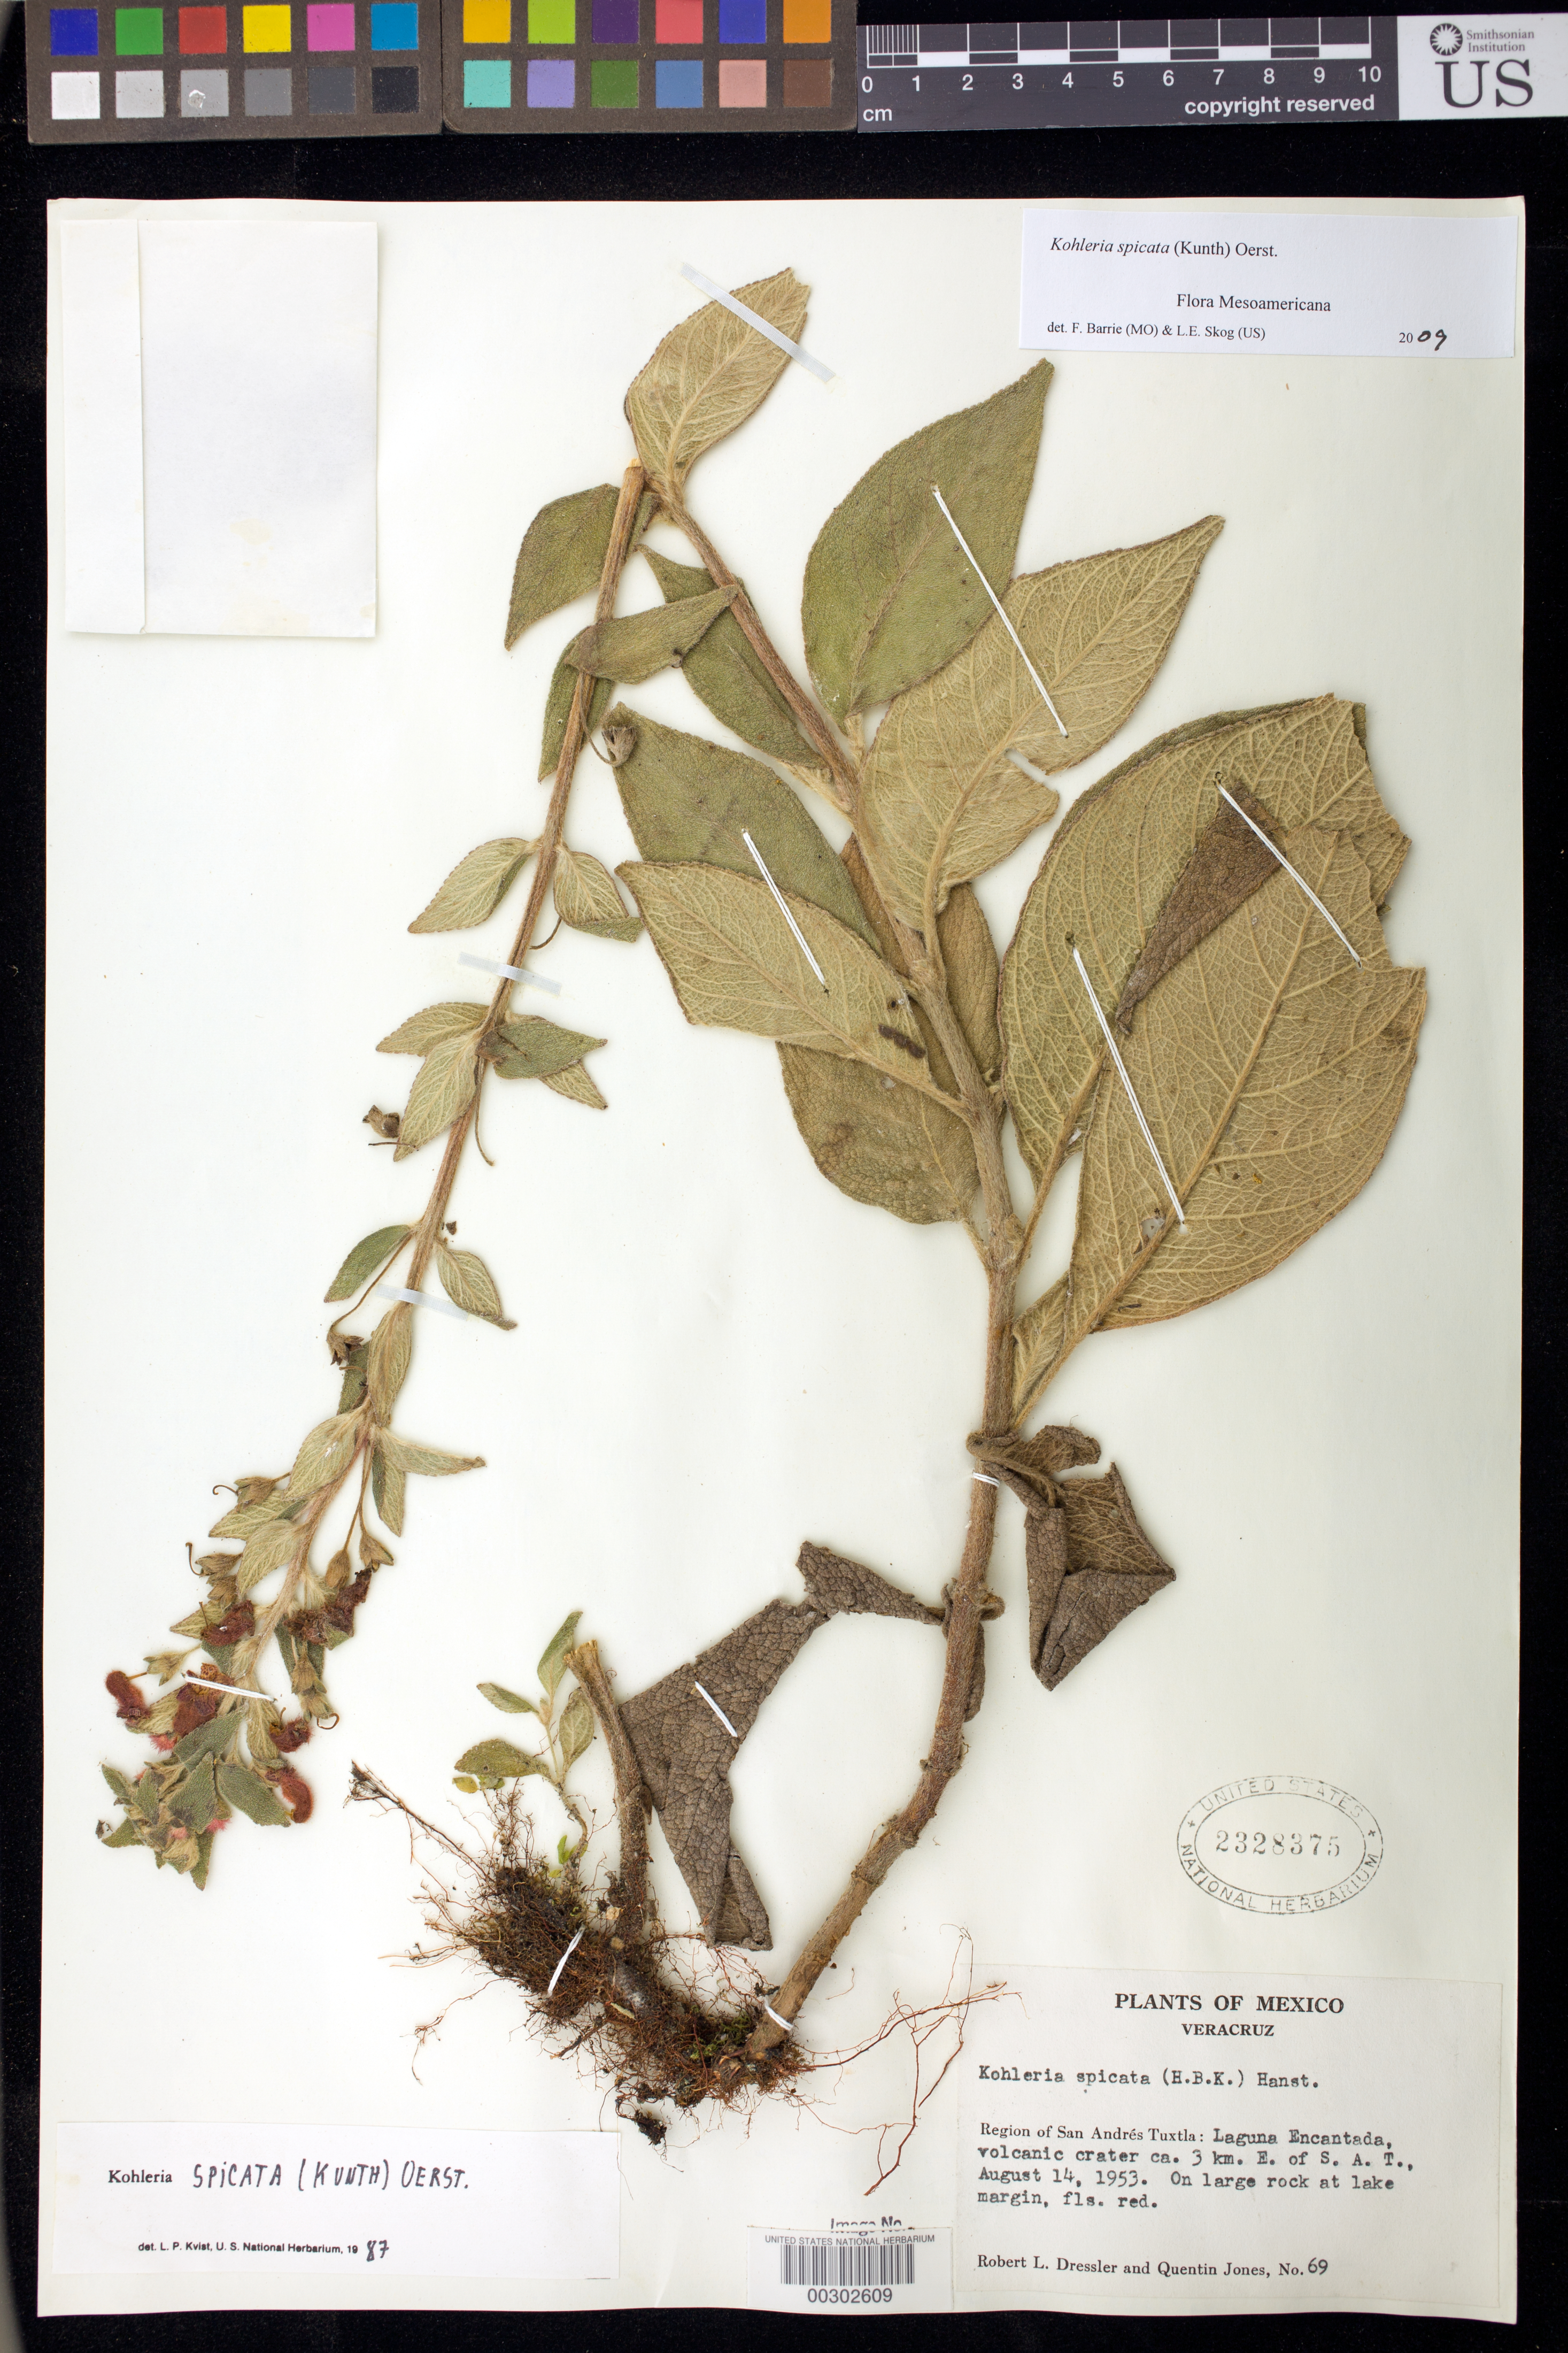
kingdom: Plantae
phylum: Tracheophyta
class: Magnoliopsida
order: Lamiales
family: Gesneriaceae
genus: Kohleria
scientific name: Kohleria spicata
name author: (Kunth) Oerst.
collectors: R. Dressler & Q. Jones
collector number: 69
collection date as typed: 14 Aug 1953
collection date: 1953-08-14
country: Mexico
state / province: Veracruz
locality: Region of San Andres Tuxtla, Laguna Encantada, volcanic crater ca 3 km E of S.A.T.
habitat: On large rock at lake margin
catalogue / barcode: US 2328375